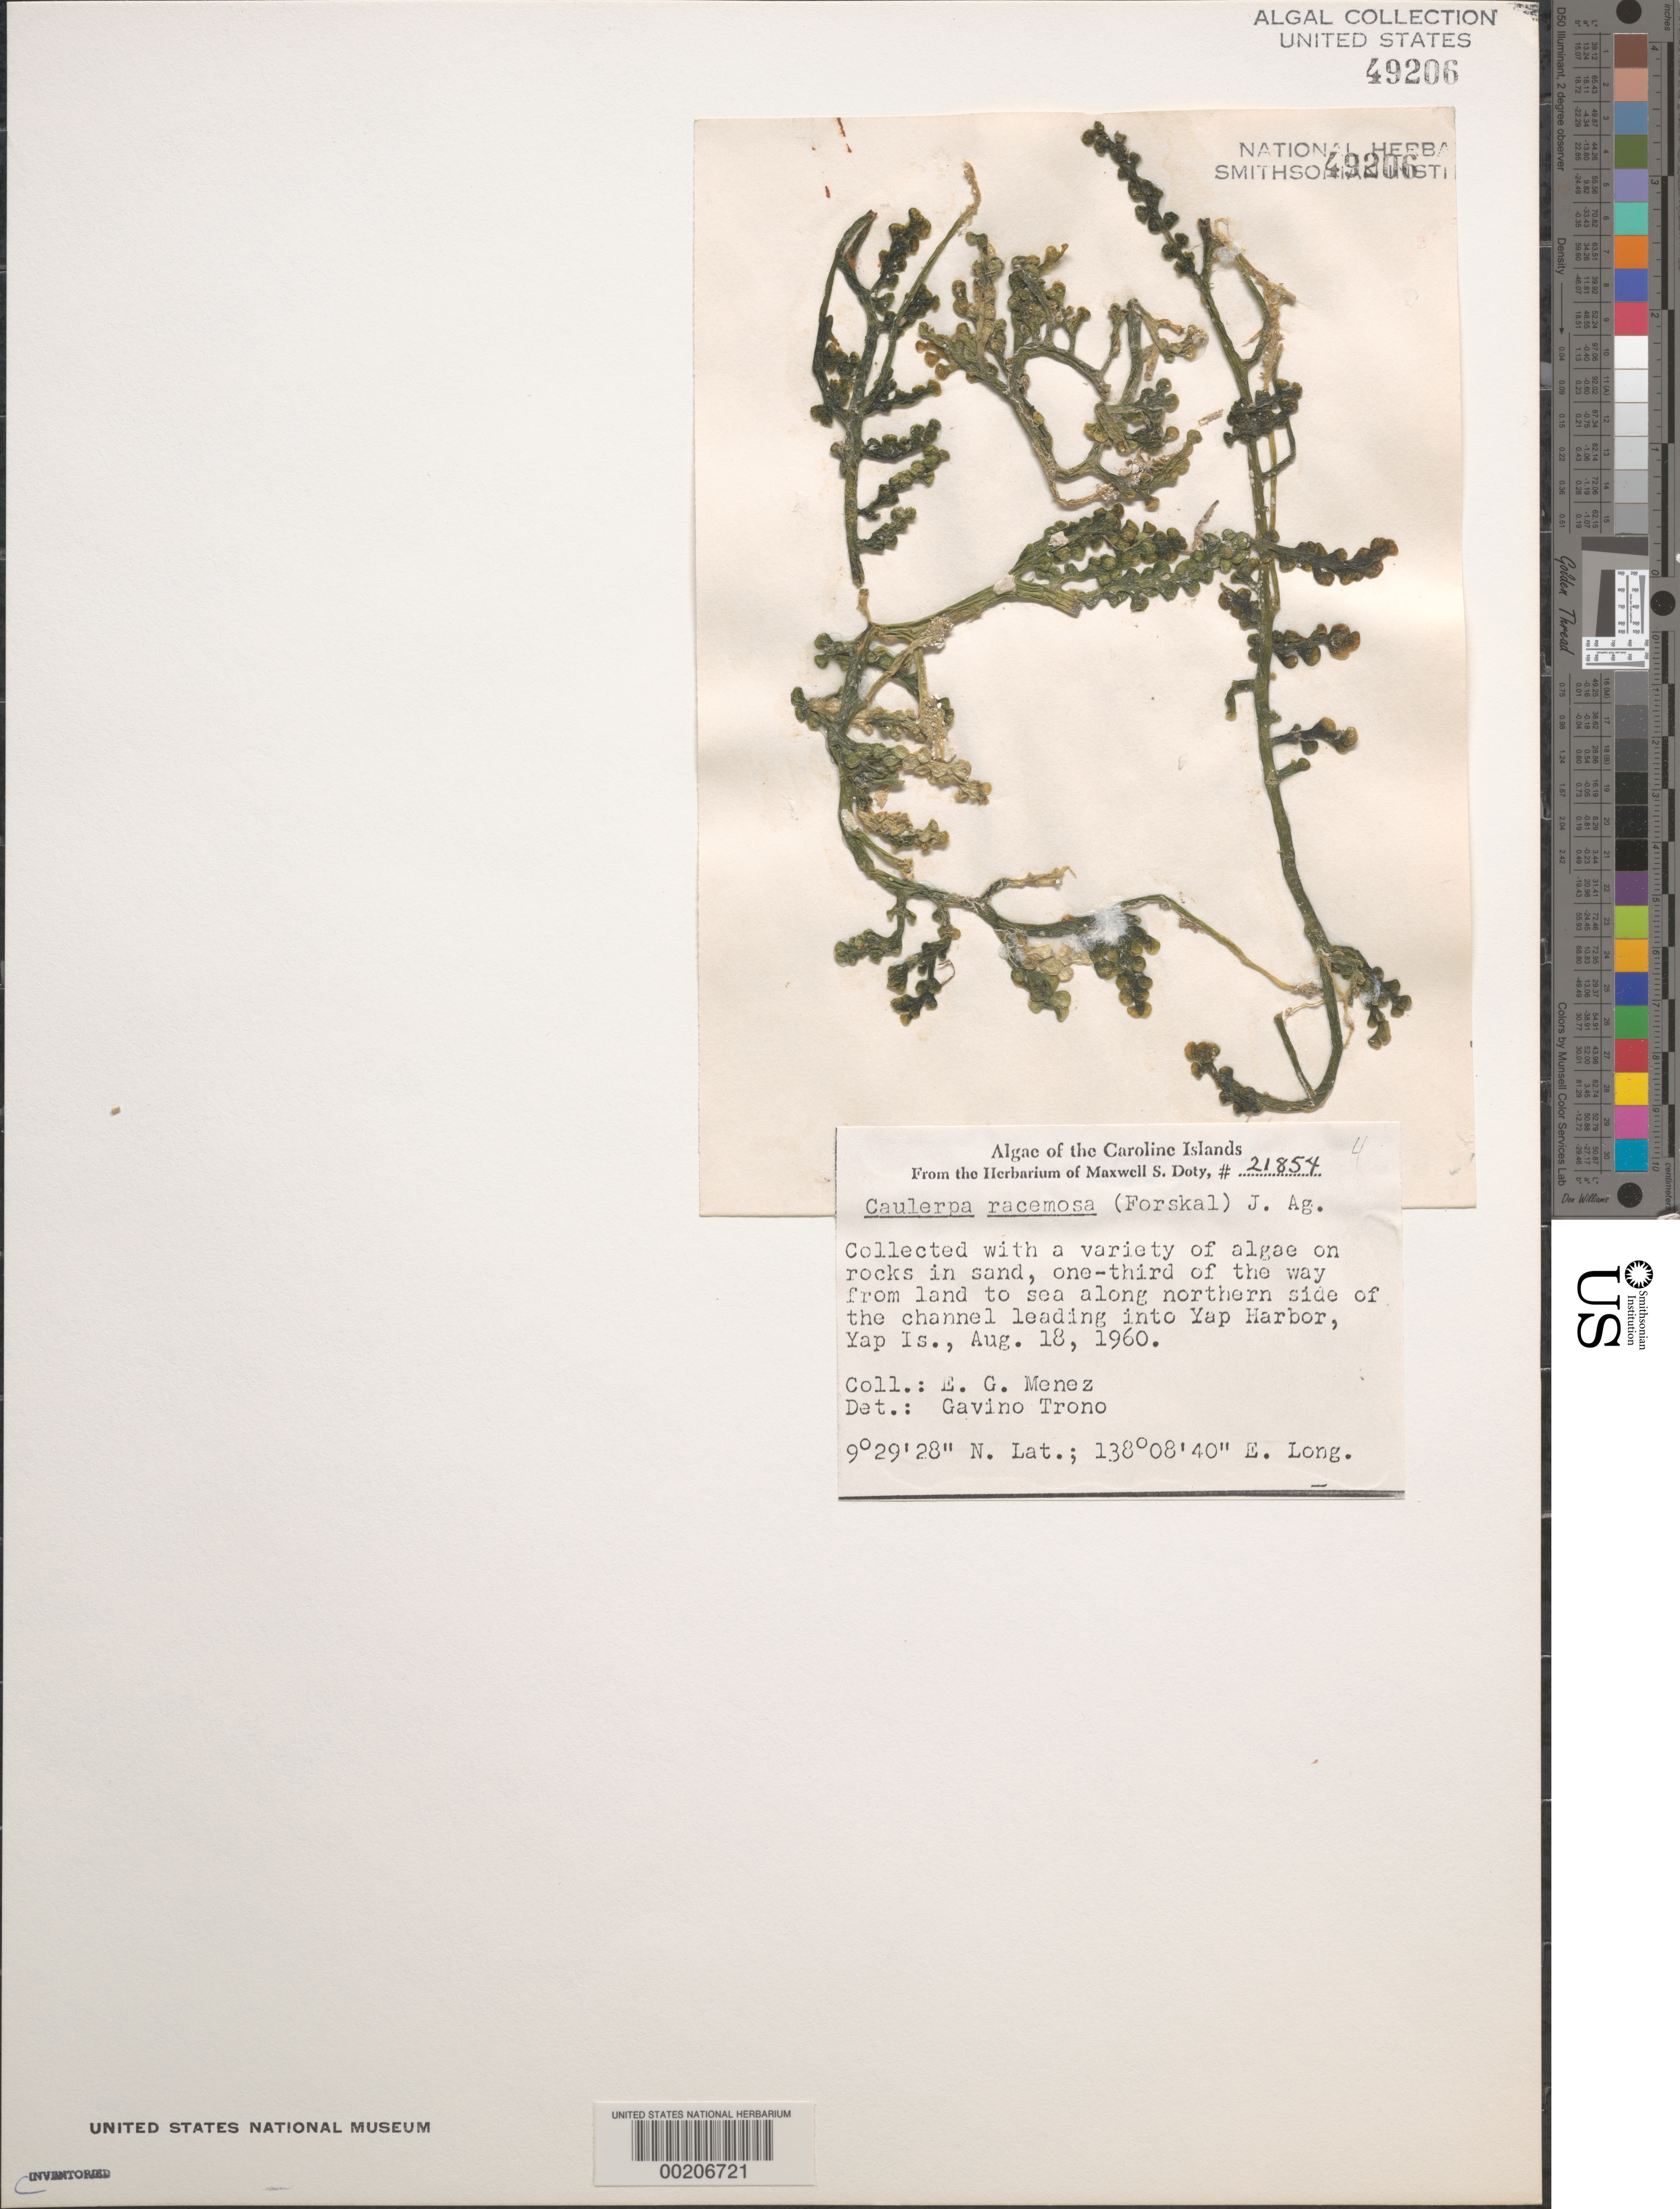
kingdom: Plantae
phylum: Chlorophyta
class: Ulvophyceae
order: Bryopsidales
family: Caulerpaceae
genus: Caulerpa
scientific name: Caulerpa racemosa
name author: (Forssk.) J. Agardh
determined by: Trono, Gavino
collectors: Meñez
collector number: MSD 21854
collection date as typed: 18 Aug 1960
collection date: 1960-08-18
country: Micronesia, Federated States of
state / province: Yap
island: Yap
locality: Yap Harbor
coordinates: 9 29' 28" N, 138 08' 40" E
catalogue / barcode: US 49206